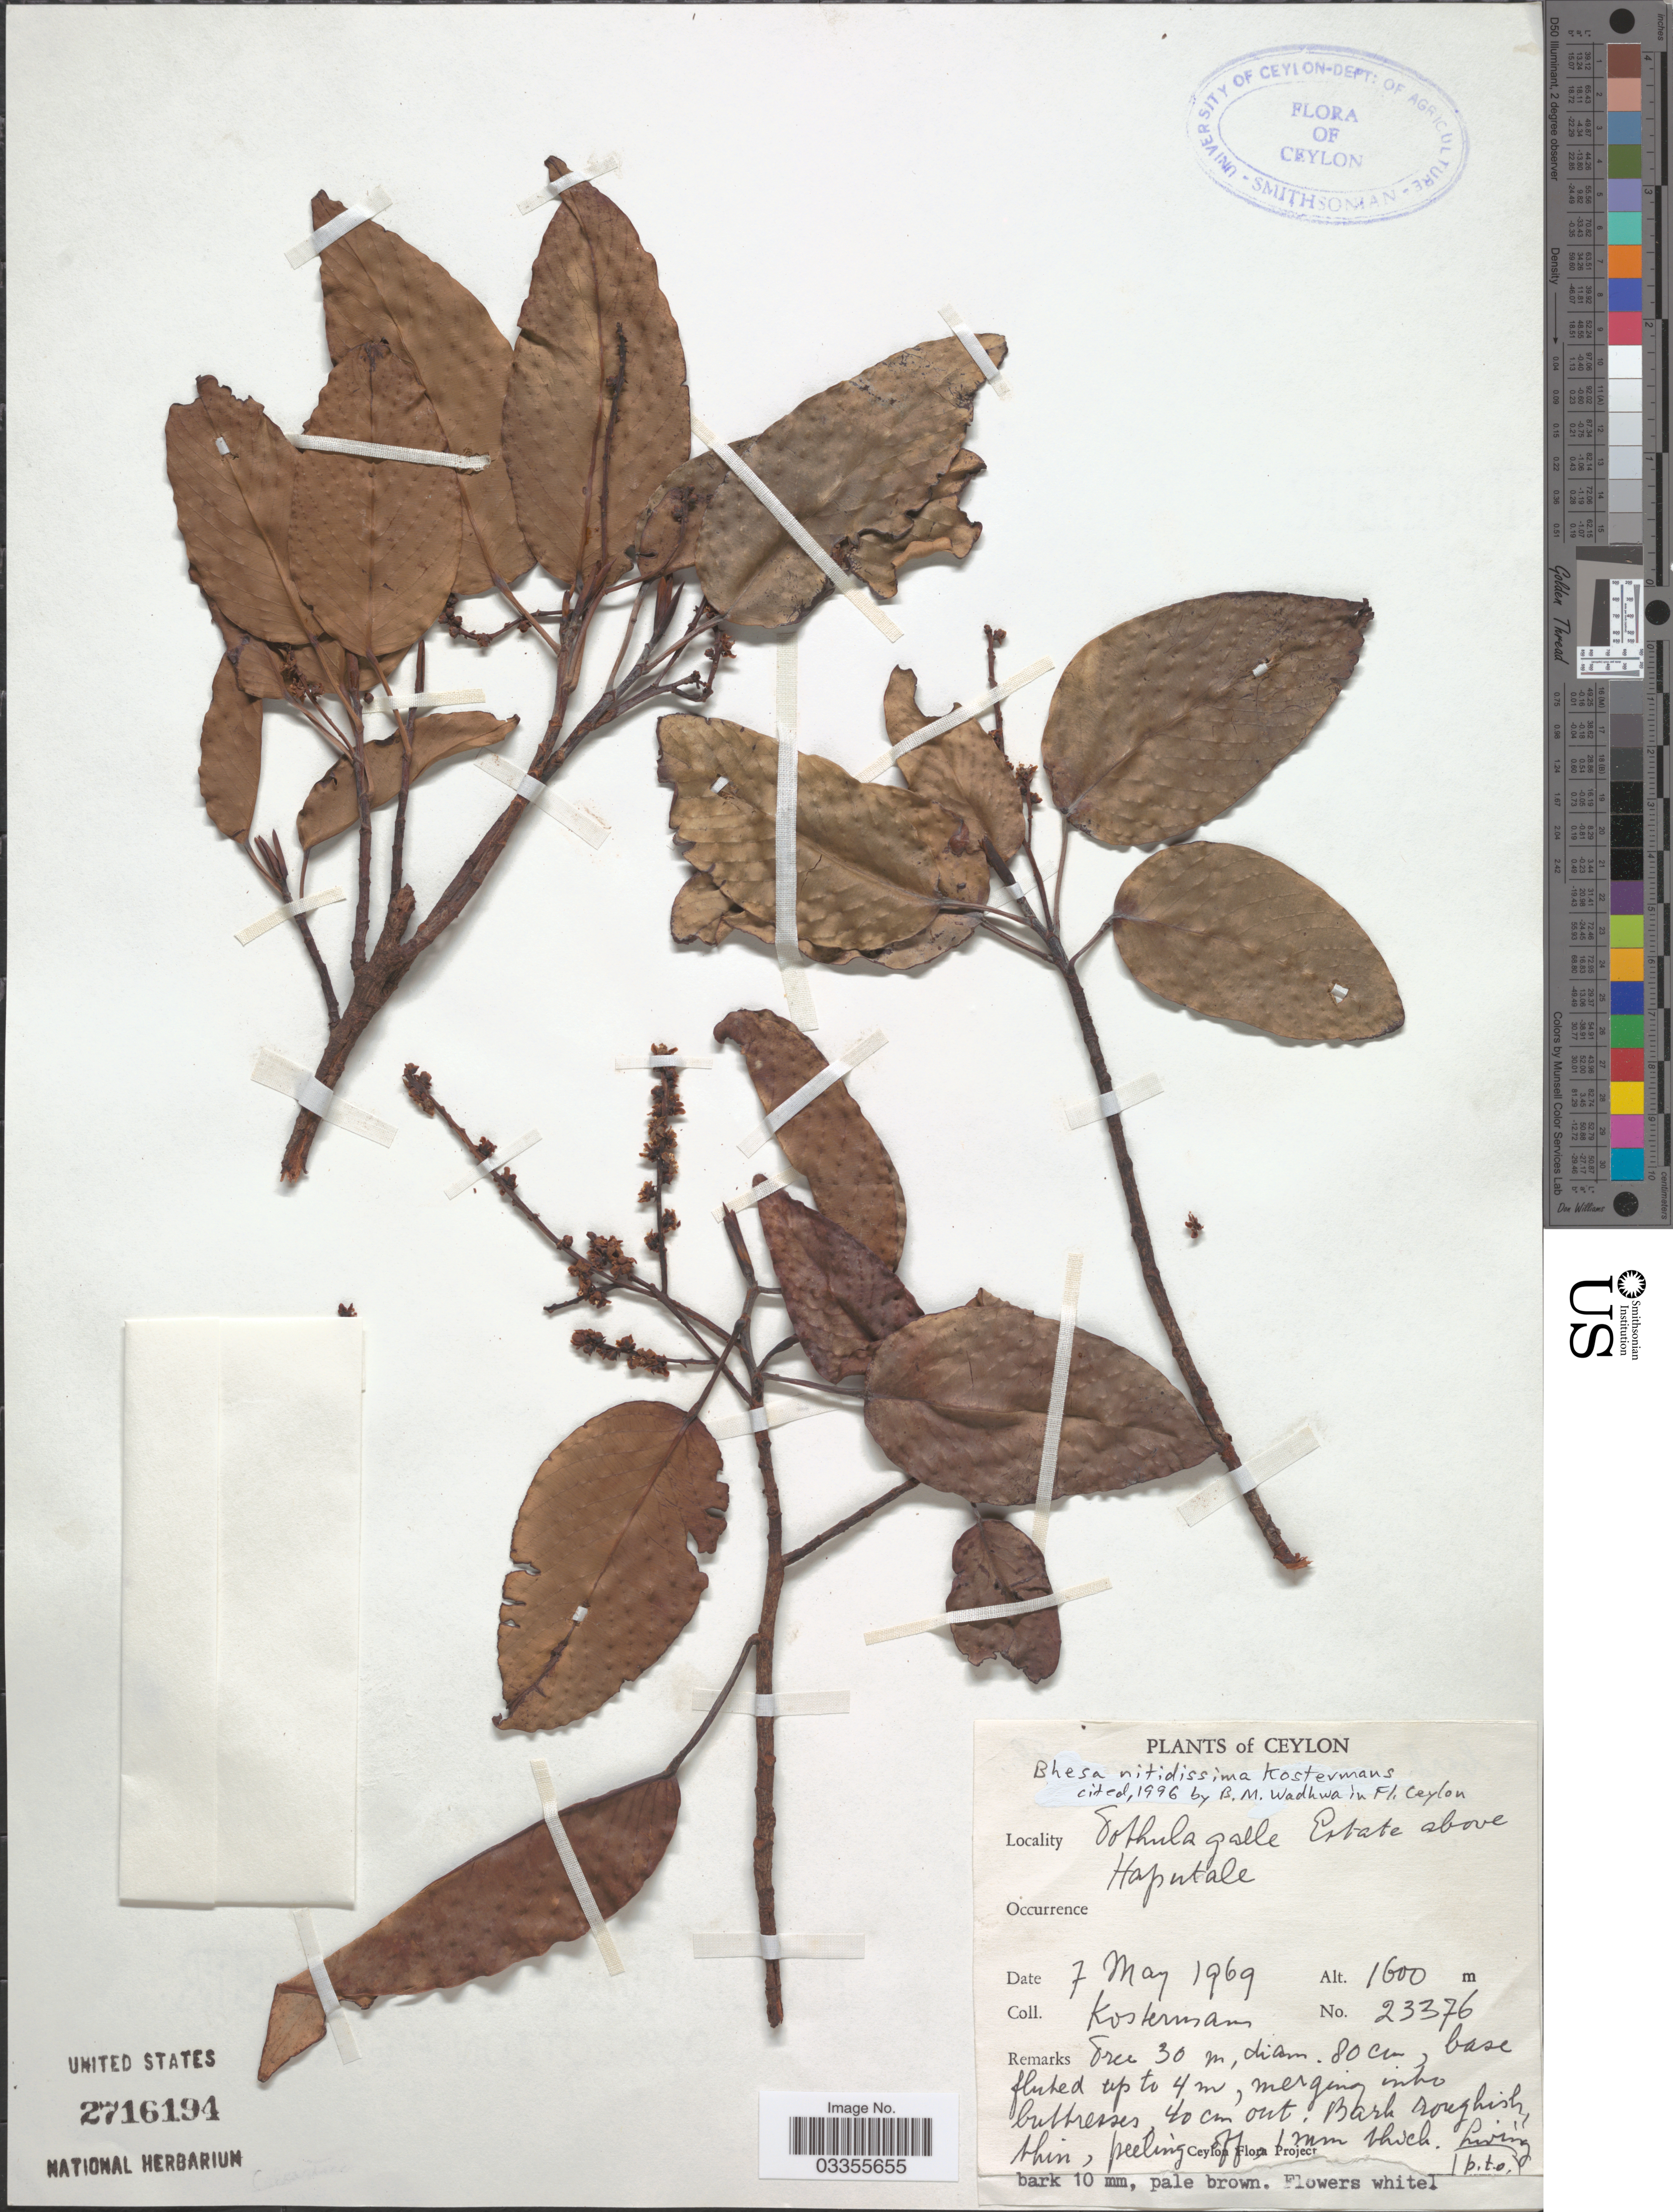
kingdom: Plantae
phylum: Tracheophyta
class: Magnoliopsida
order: Malpighiales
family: Centroplacaceae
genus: Bhesa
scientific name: Bhesa nitidissima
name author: Kosterm.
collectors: Kostermans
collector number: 23376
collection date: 1969-05-07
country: Sri Lanka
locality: Ceylon. Sothulagalle [interpreted] Estate above Haputale.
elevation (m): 1600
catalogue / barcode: US 2716194